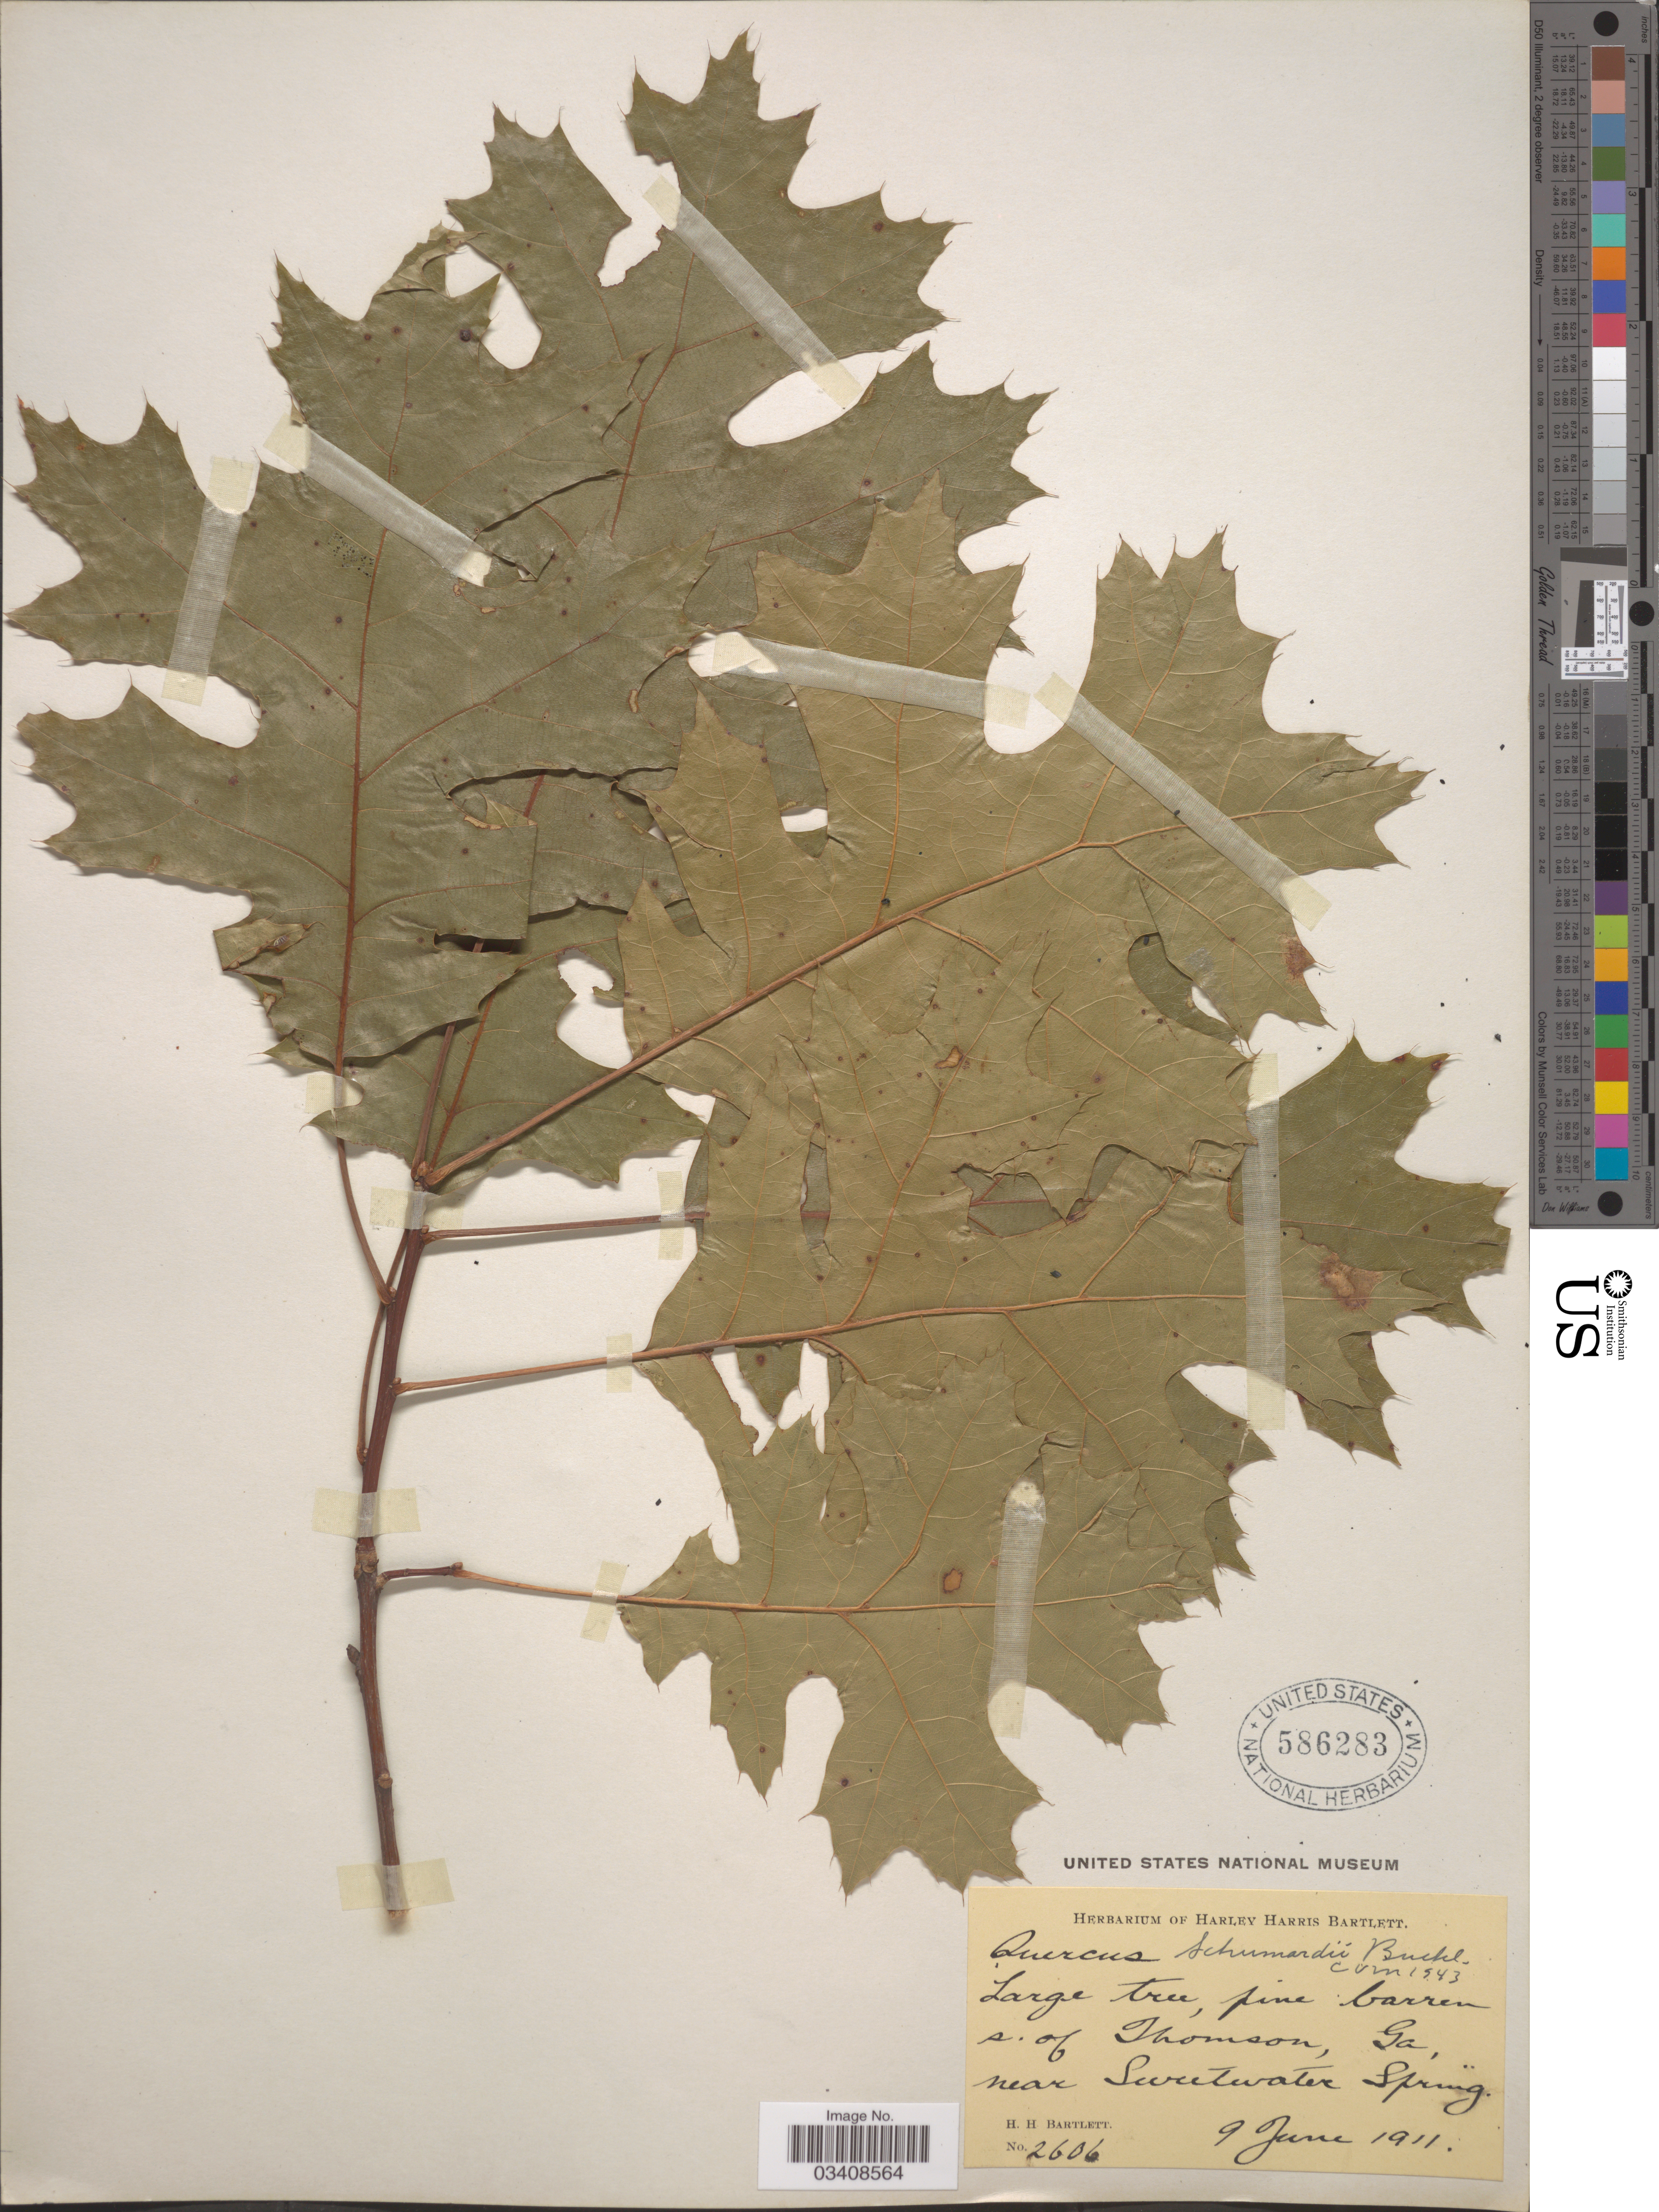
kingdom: Plantae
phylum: Tracheophyta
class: Magnoliopsida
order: Fagales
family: Fagaceae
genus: Quercus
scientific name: Quercus shumardii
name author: Buckley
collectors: H. H. Bartlett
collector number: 2606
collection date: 1911-06-09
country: United States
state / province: Georgia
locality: S. of Thomson. Near Sweetwater Spring.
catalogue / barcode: US 586283